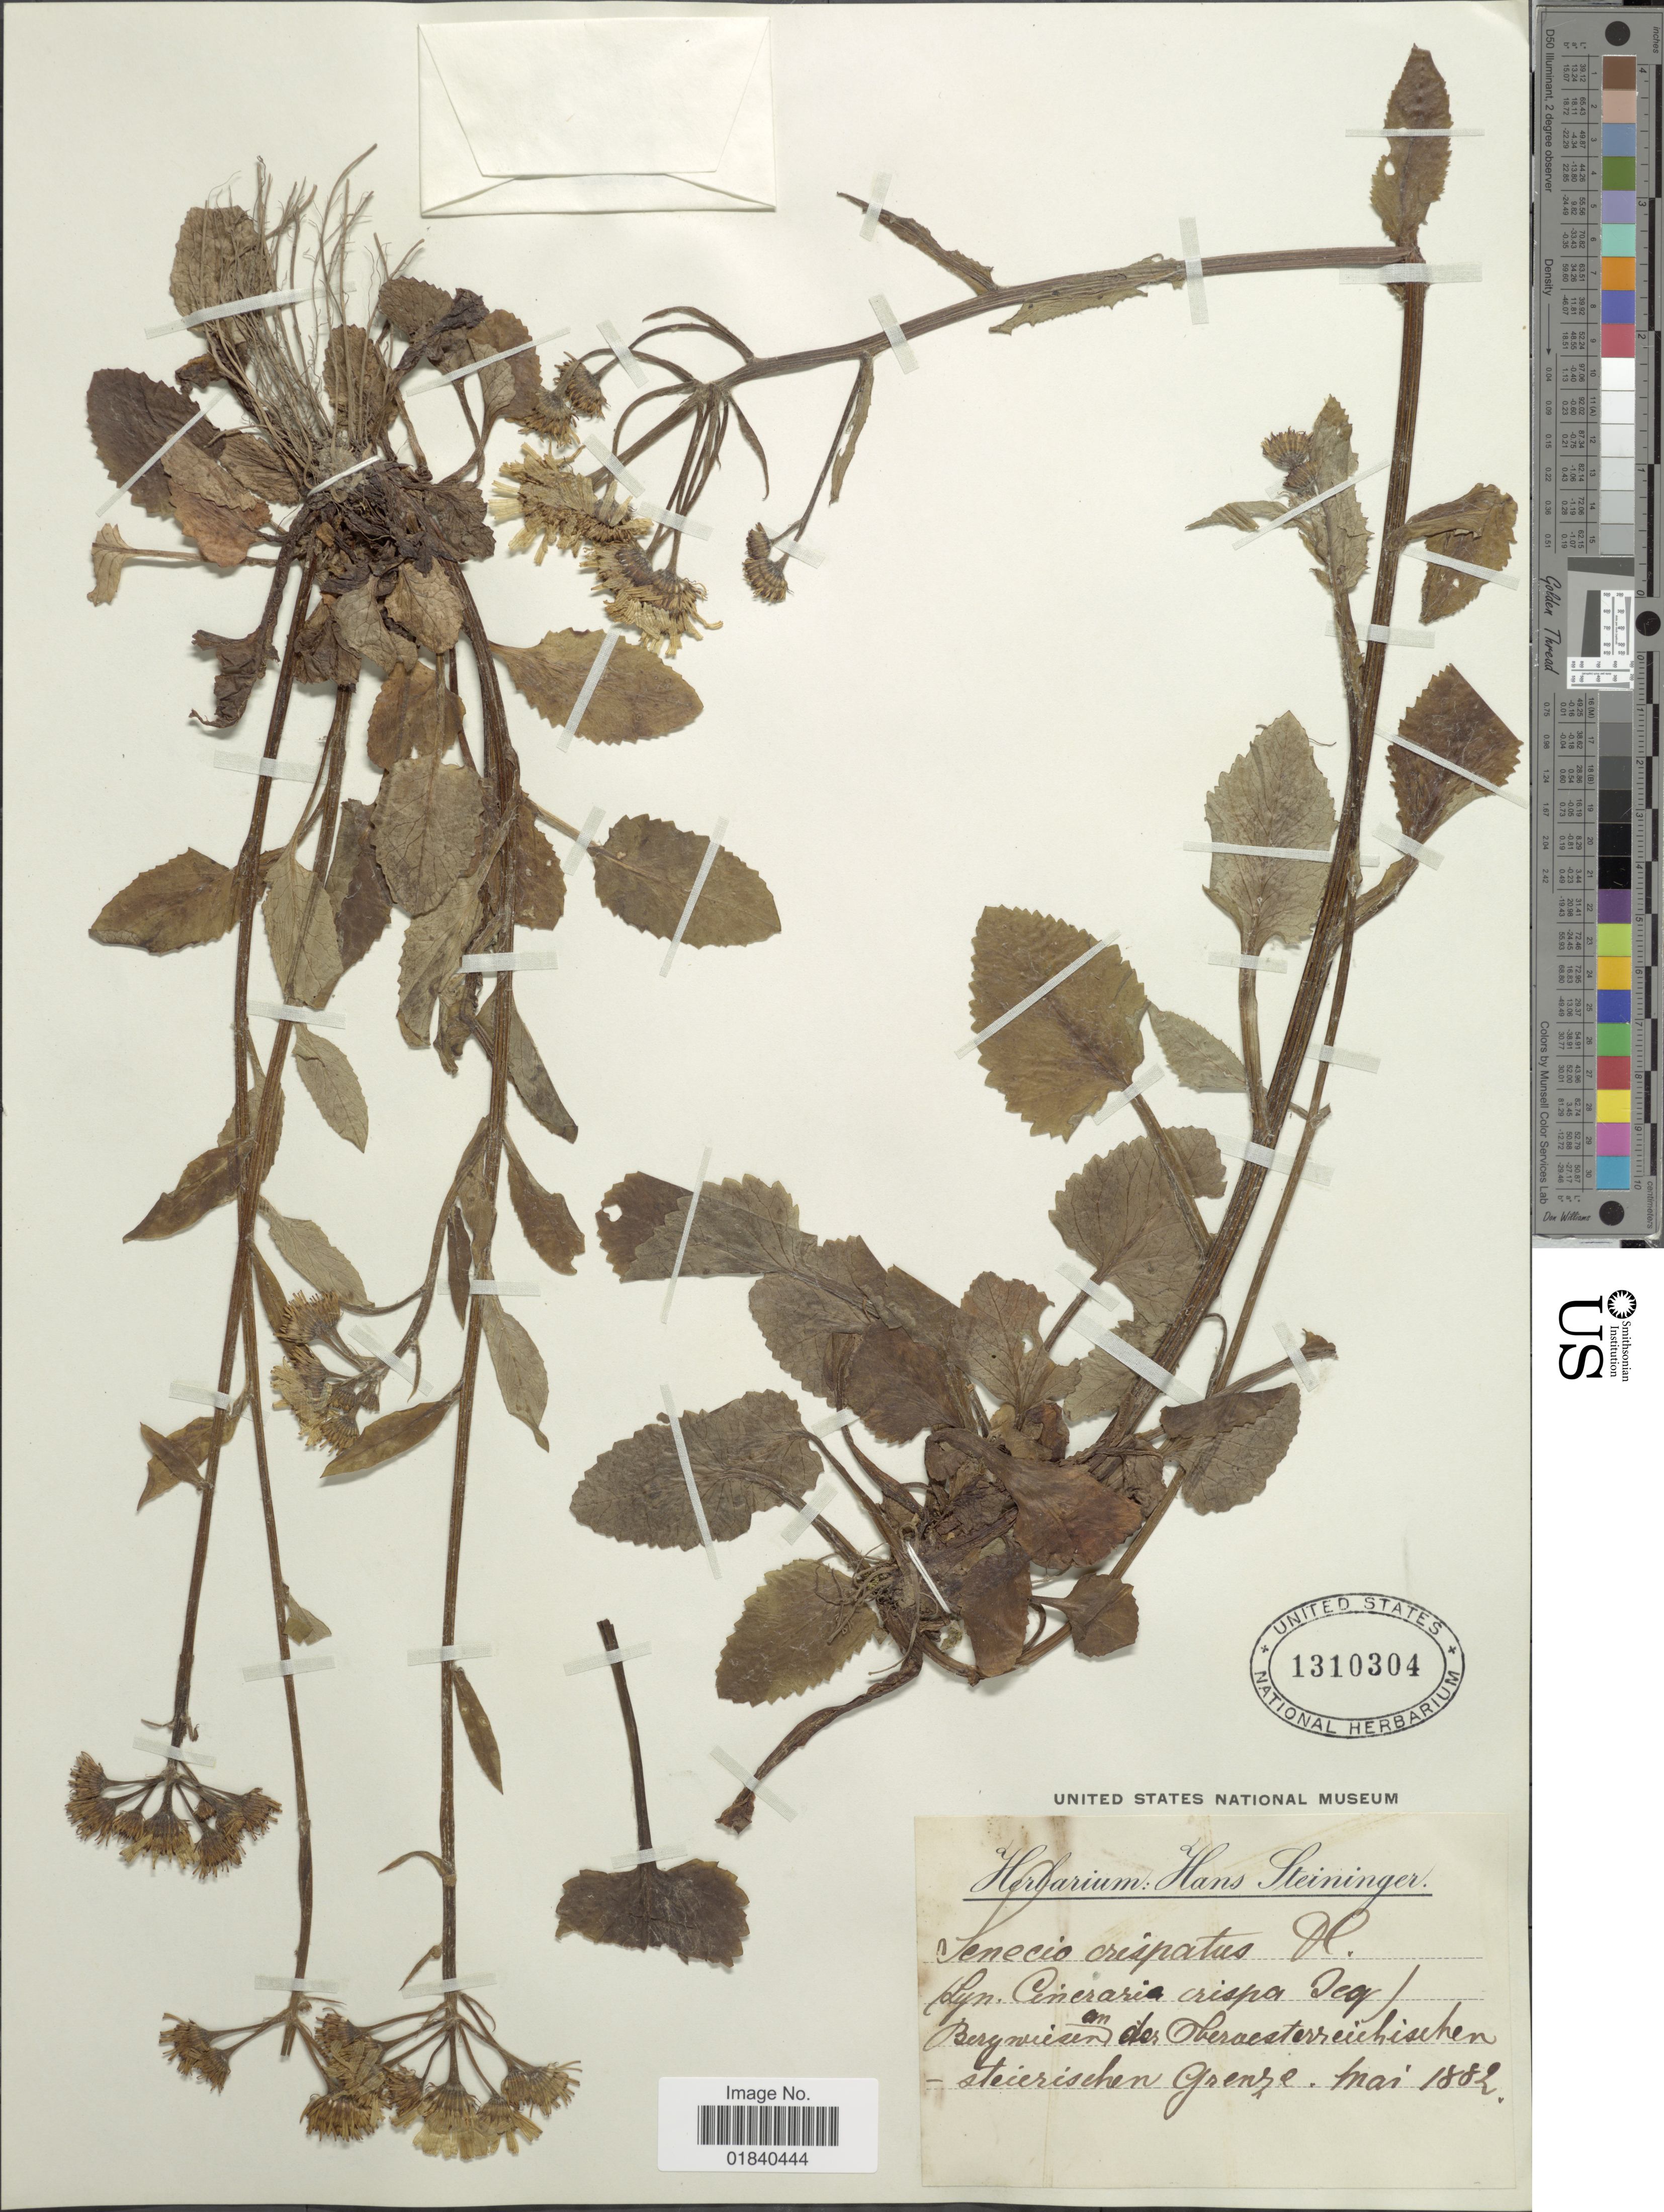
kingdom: Plantae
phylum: Tracheophyta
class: Magnoliopsida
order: Asterales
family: Asteraceae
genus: Tephroseris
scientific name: Tephroseris crispa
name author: (Jacquinot) Rchb.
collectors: ex herb. Hans Steininger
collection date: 1882-05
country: Austria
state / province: Oberosterreich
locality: Bergwiesen an der Oberosttereichischen - Steierischen Grenze. [interpreted]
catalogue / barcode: US 1310304